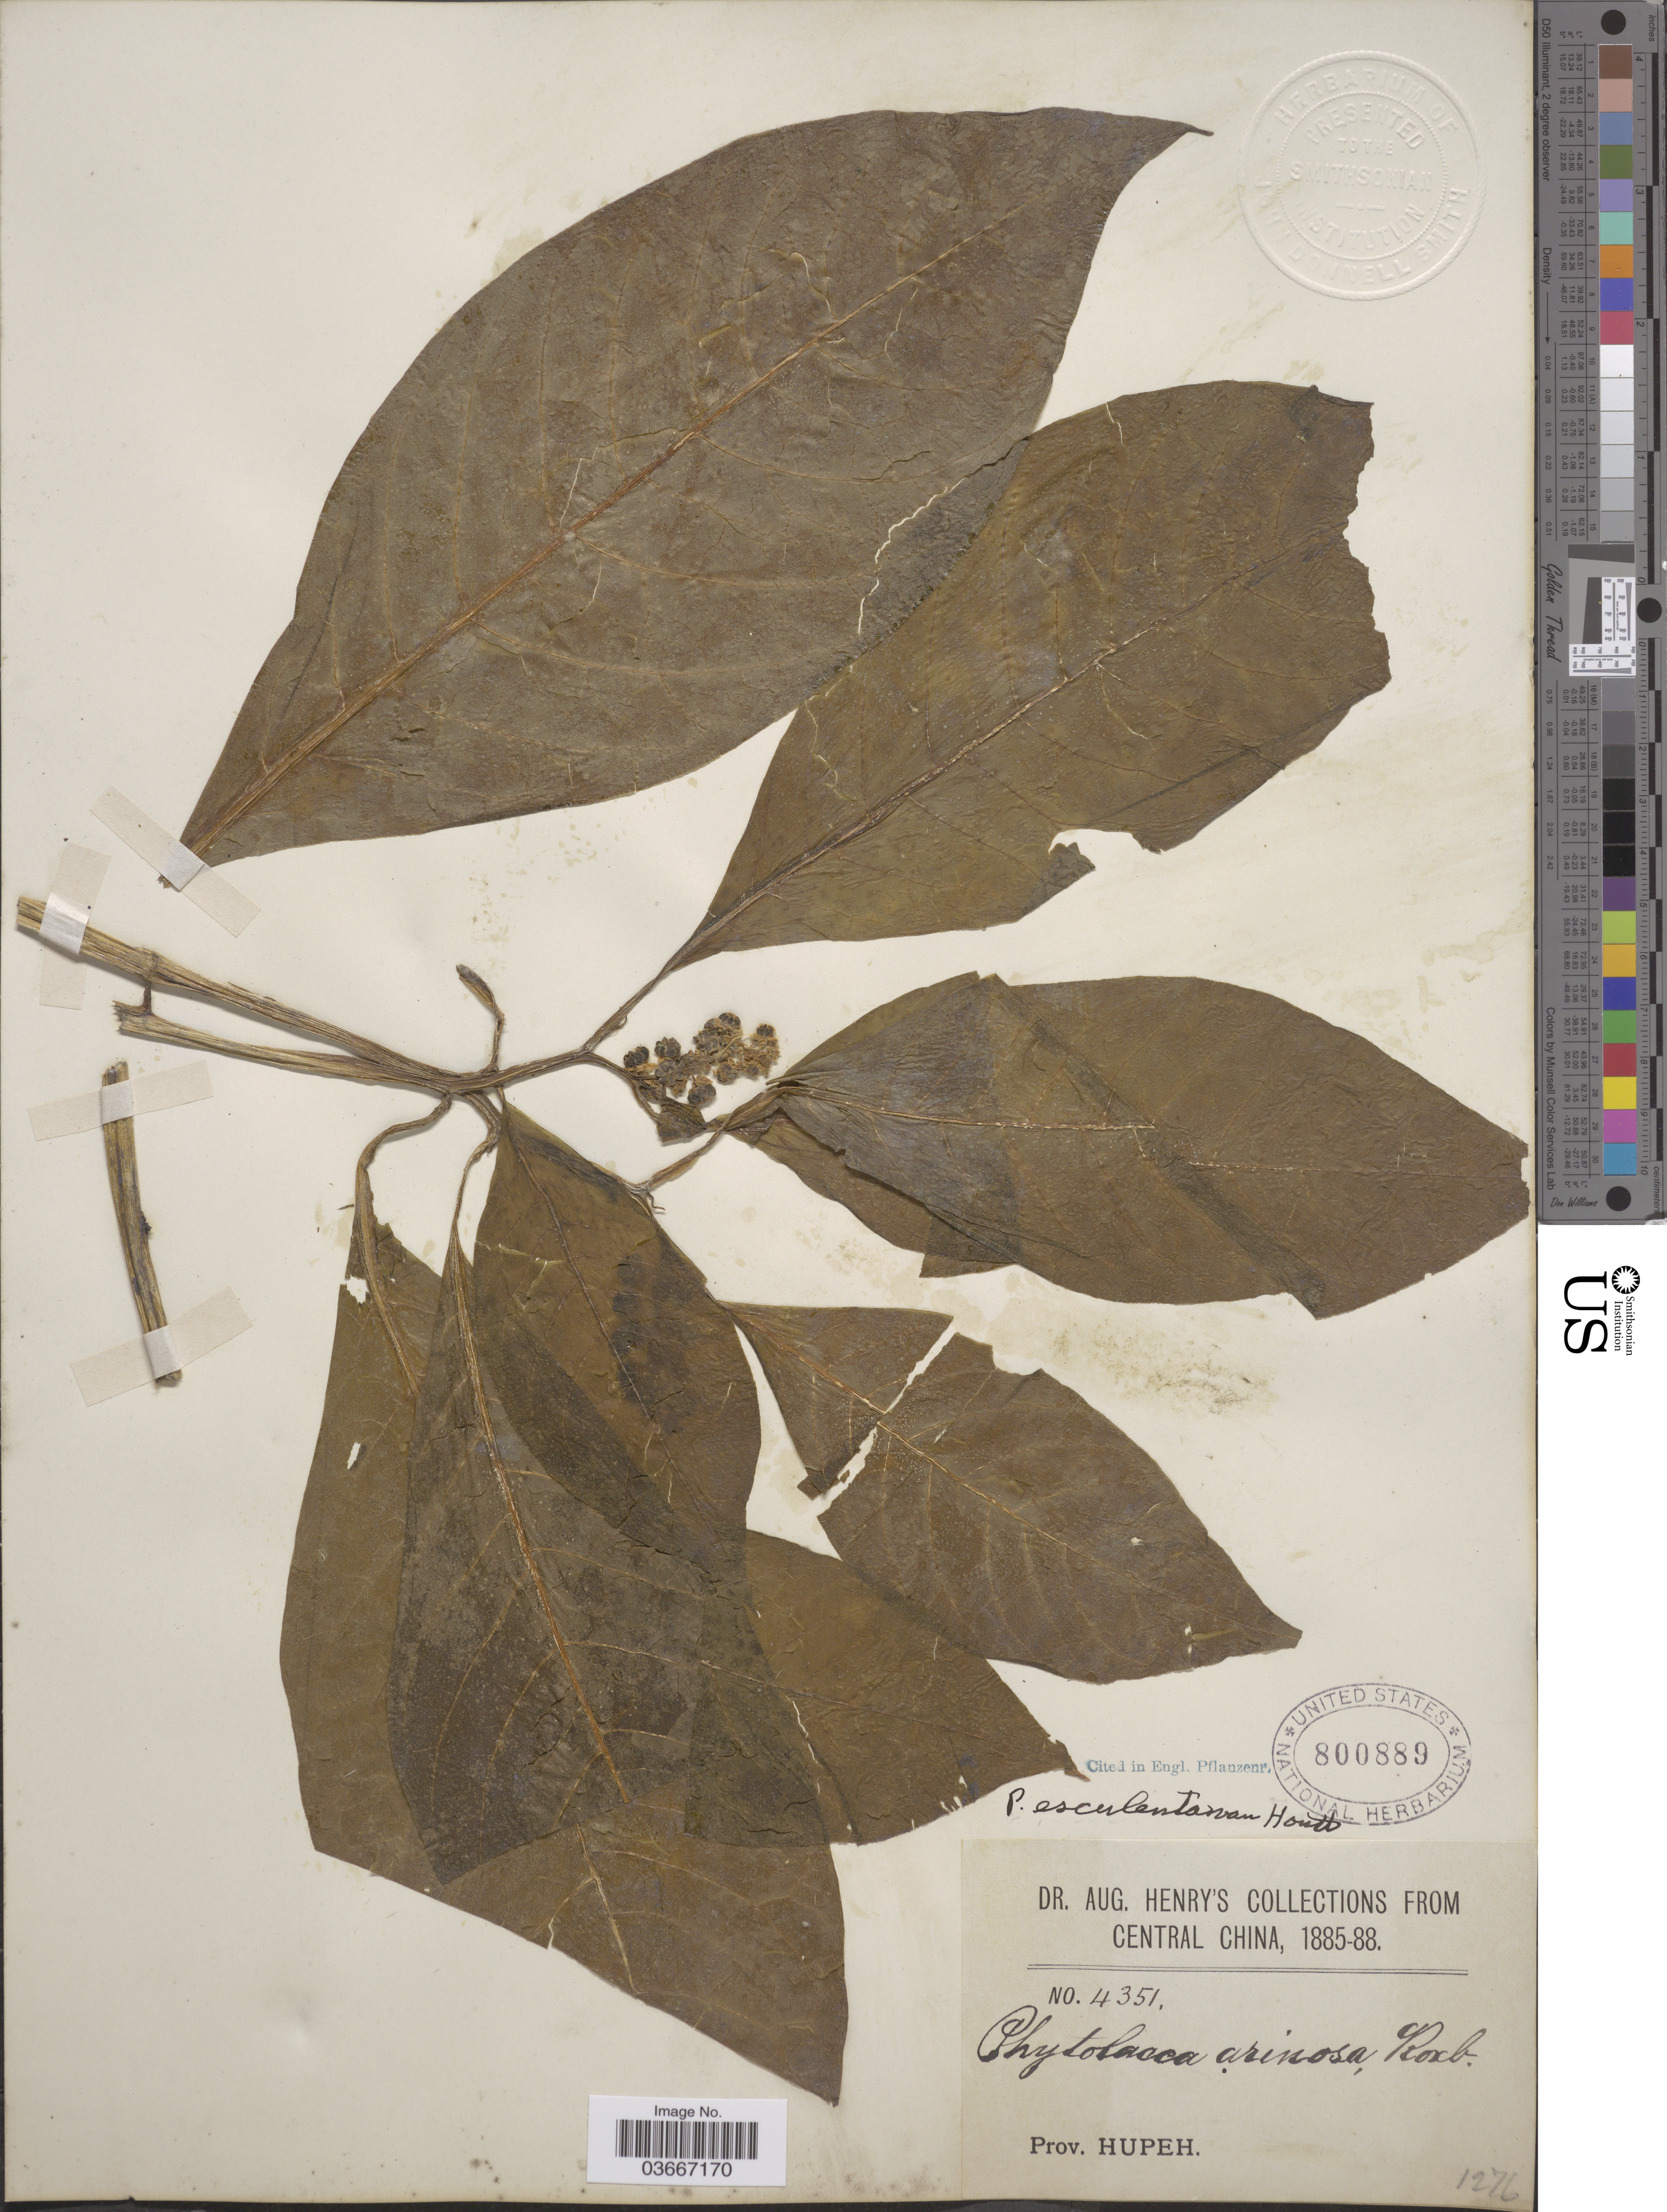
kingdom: Plantae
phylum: Tracheophyta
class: Magnoliopsida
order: Caryophyllales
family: Phytolaccaceae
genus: Phytolacca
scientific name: Phytolacca esculenta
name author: Van Houtte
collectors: A. Henry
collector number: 4351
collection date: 1885/1888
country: China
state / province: Hubei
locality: Central China. Prov. Hupeh.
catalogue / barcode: US 800889